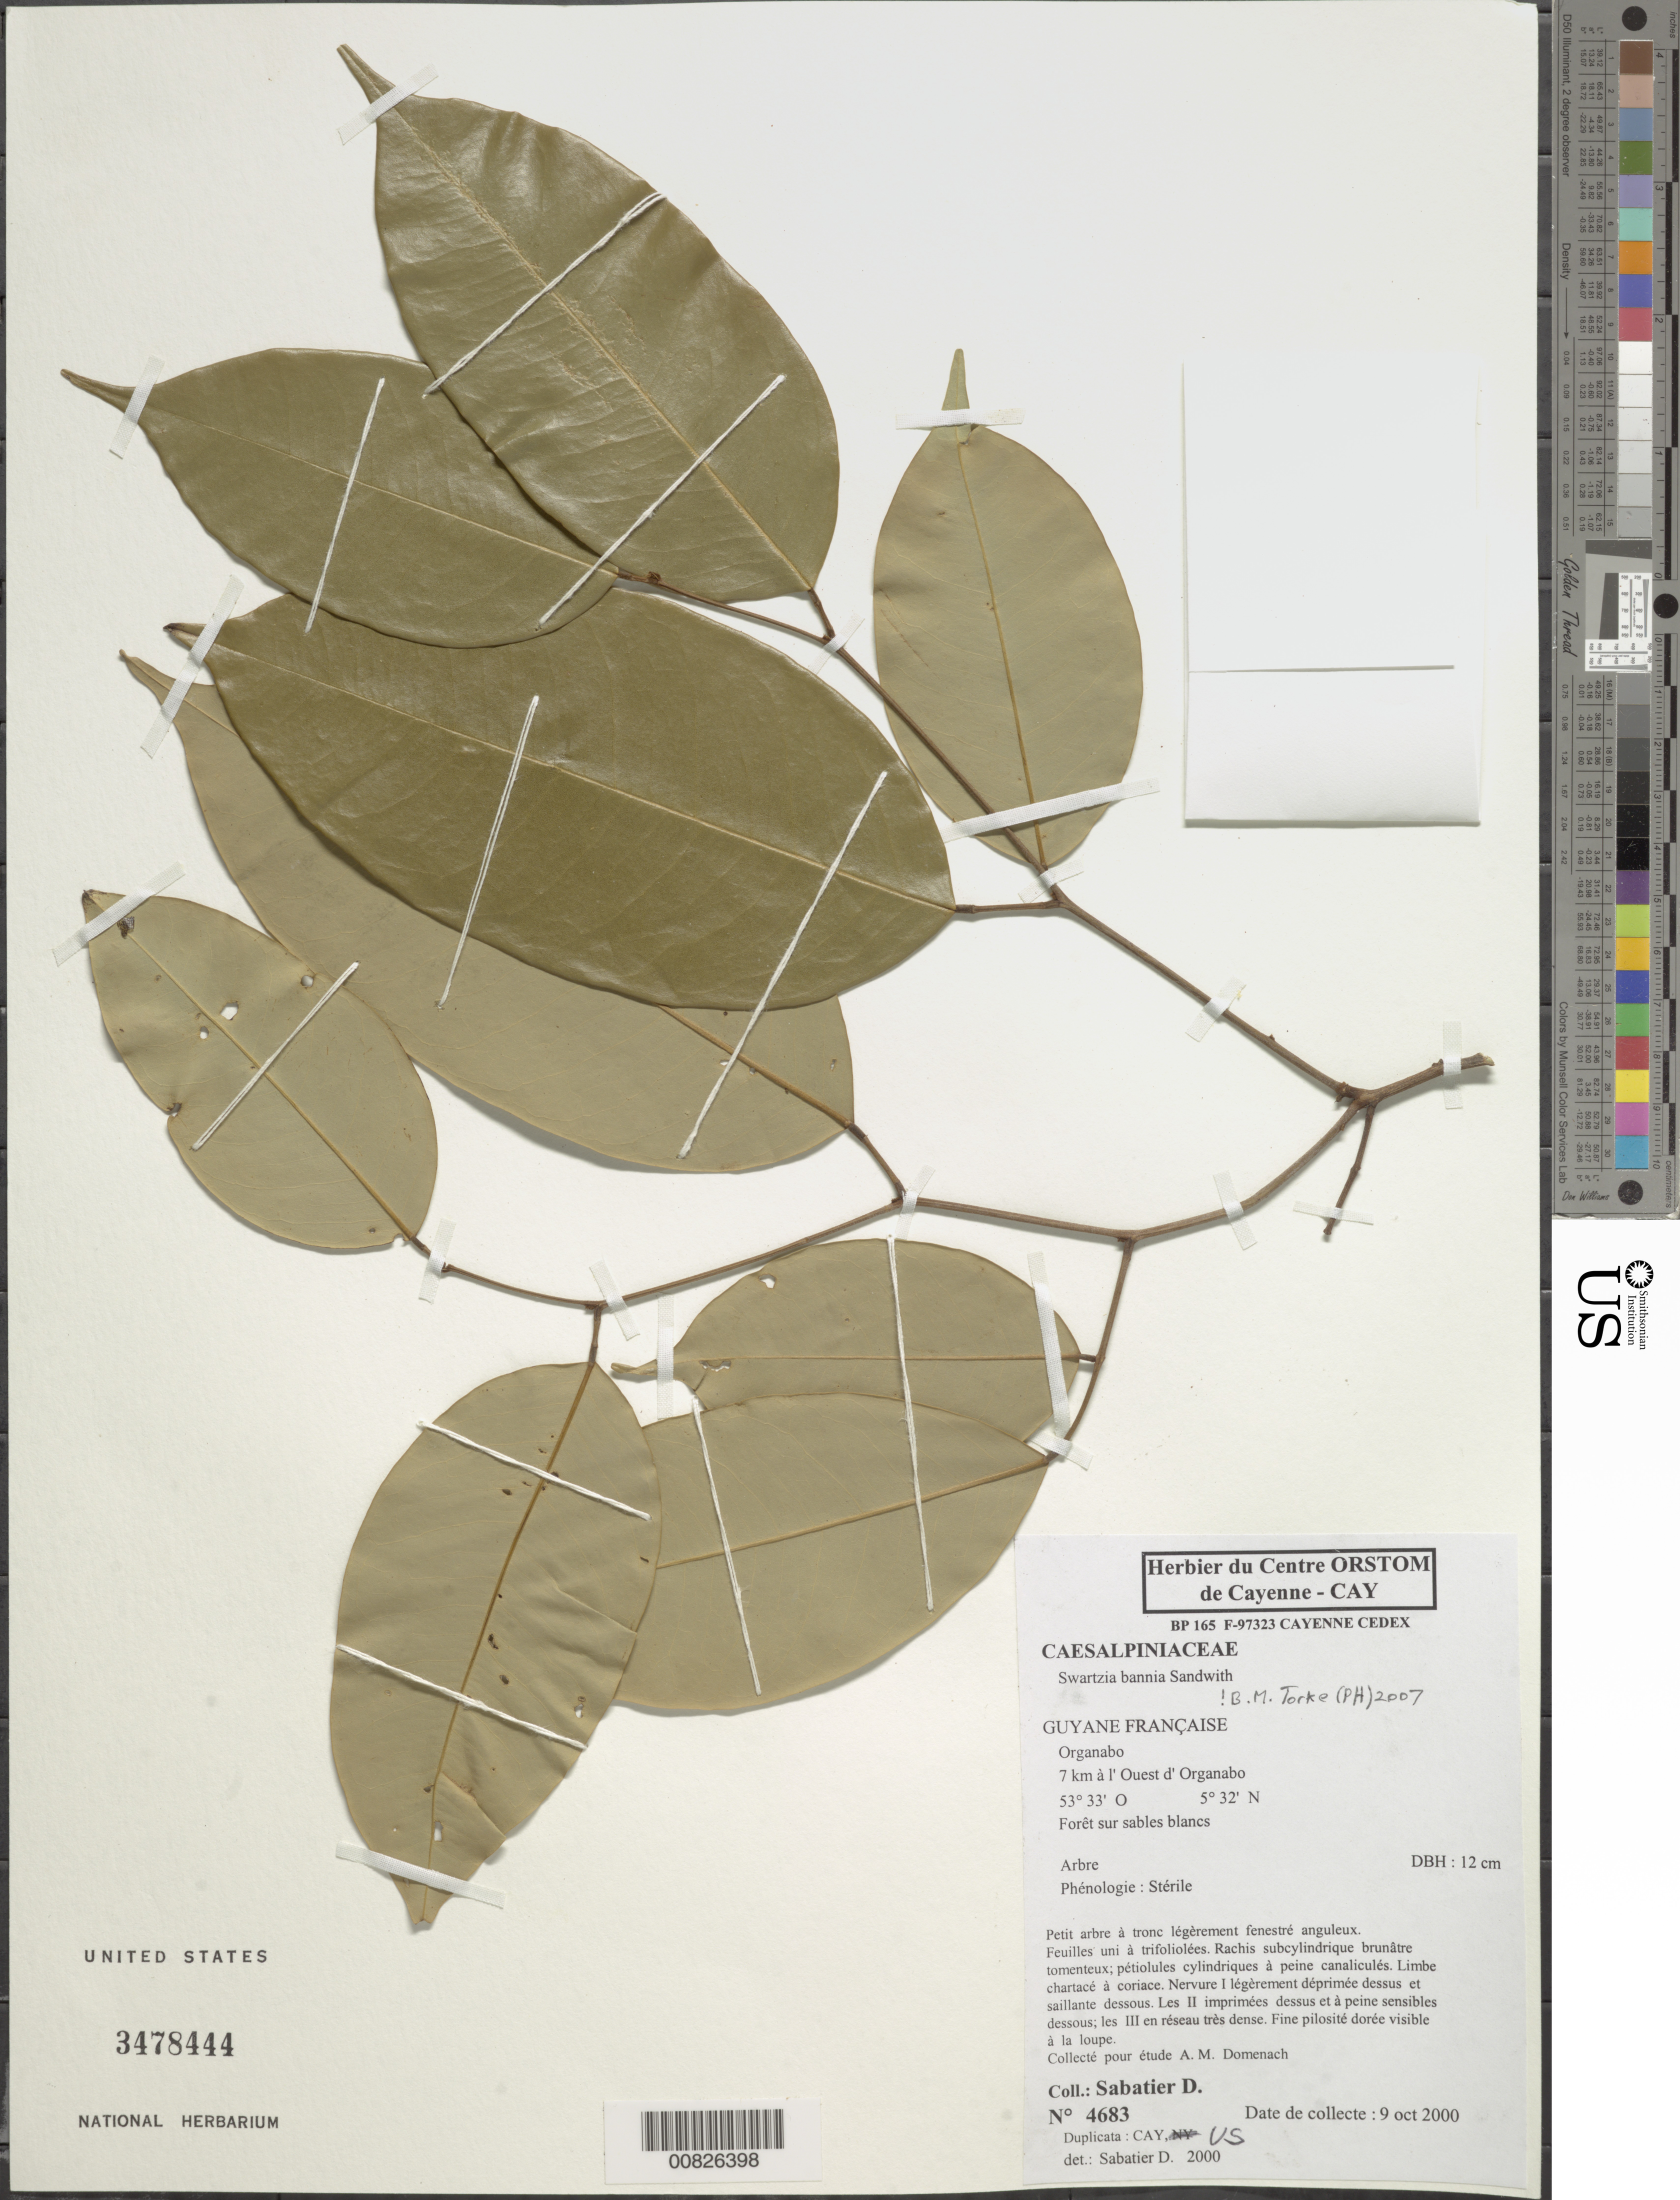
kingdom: Plantae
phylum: Tracheophyta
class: Magnoliopsida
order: Fabales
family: Fabaceae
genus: Swartzia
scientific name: Swartzia bannia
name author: Sandwith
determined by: Torke, B. M., (MO)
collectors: D. Sabatier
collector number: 4683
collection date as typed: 9-Oct-00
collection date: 2000-10-09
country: French Guiana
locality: Organabo, 7 km ouest d'Organabo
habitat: Forest on white sand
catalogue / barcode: US 3478444